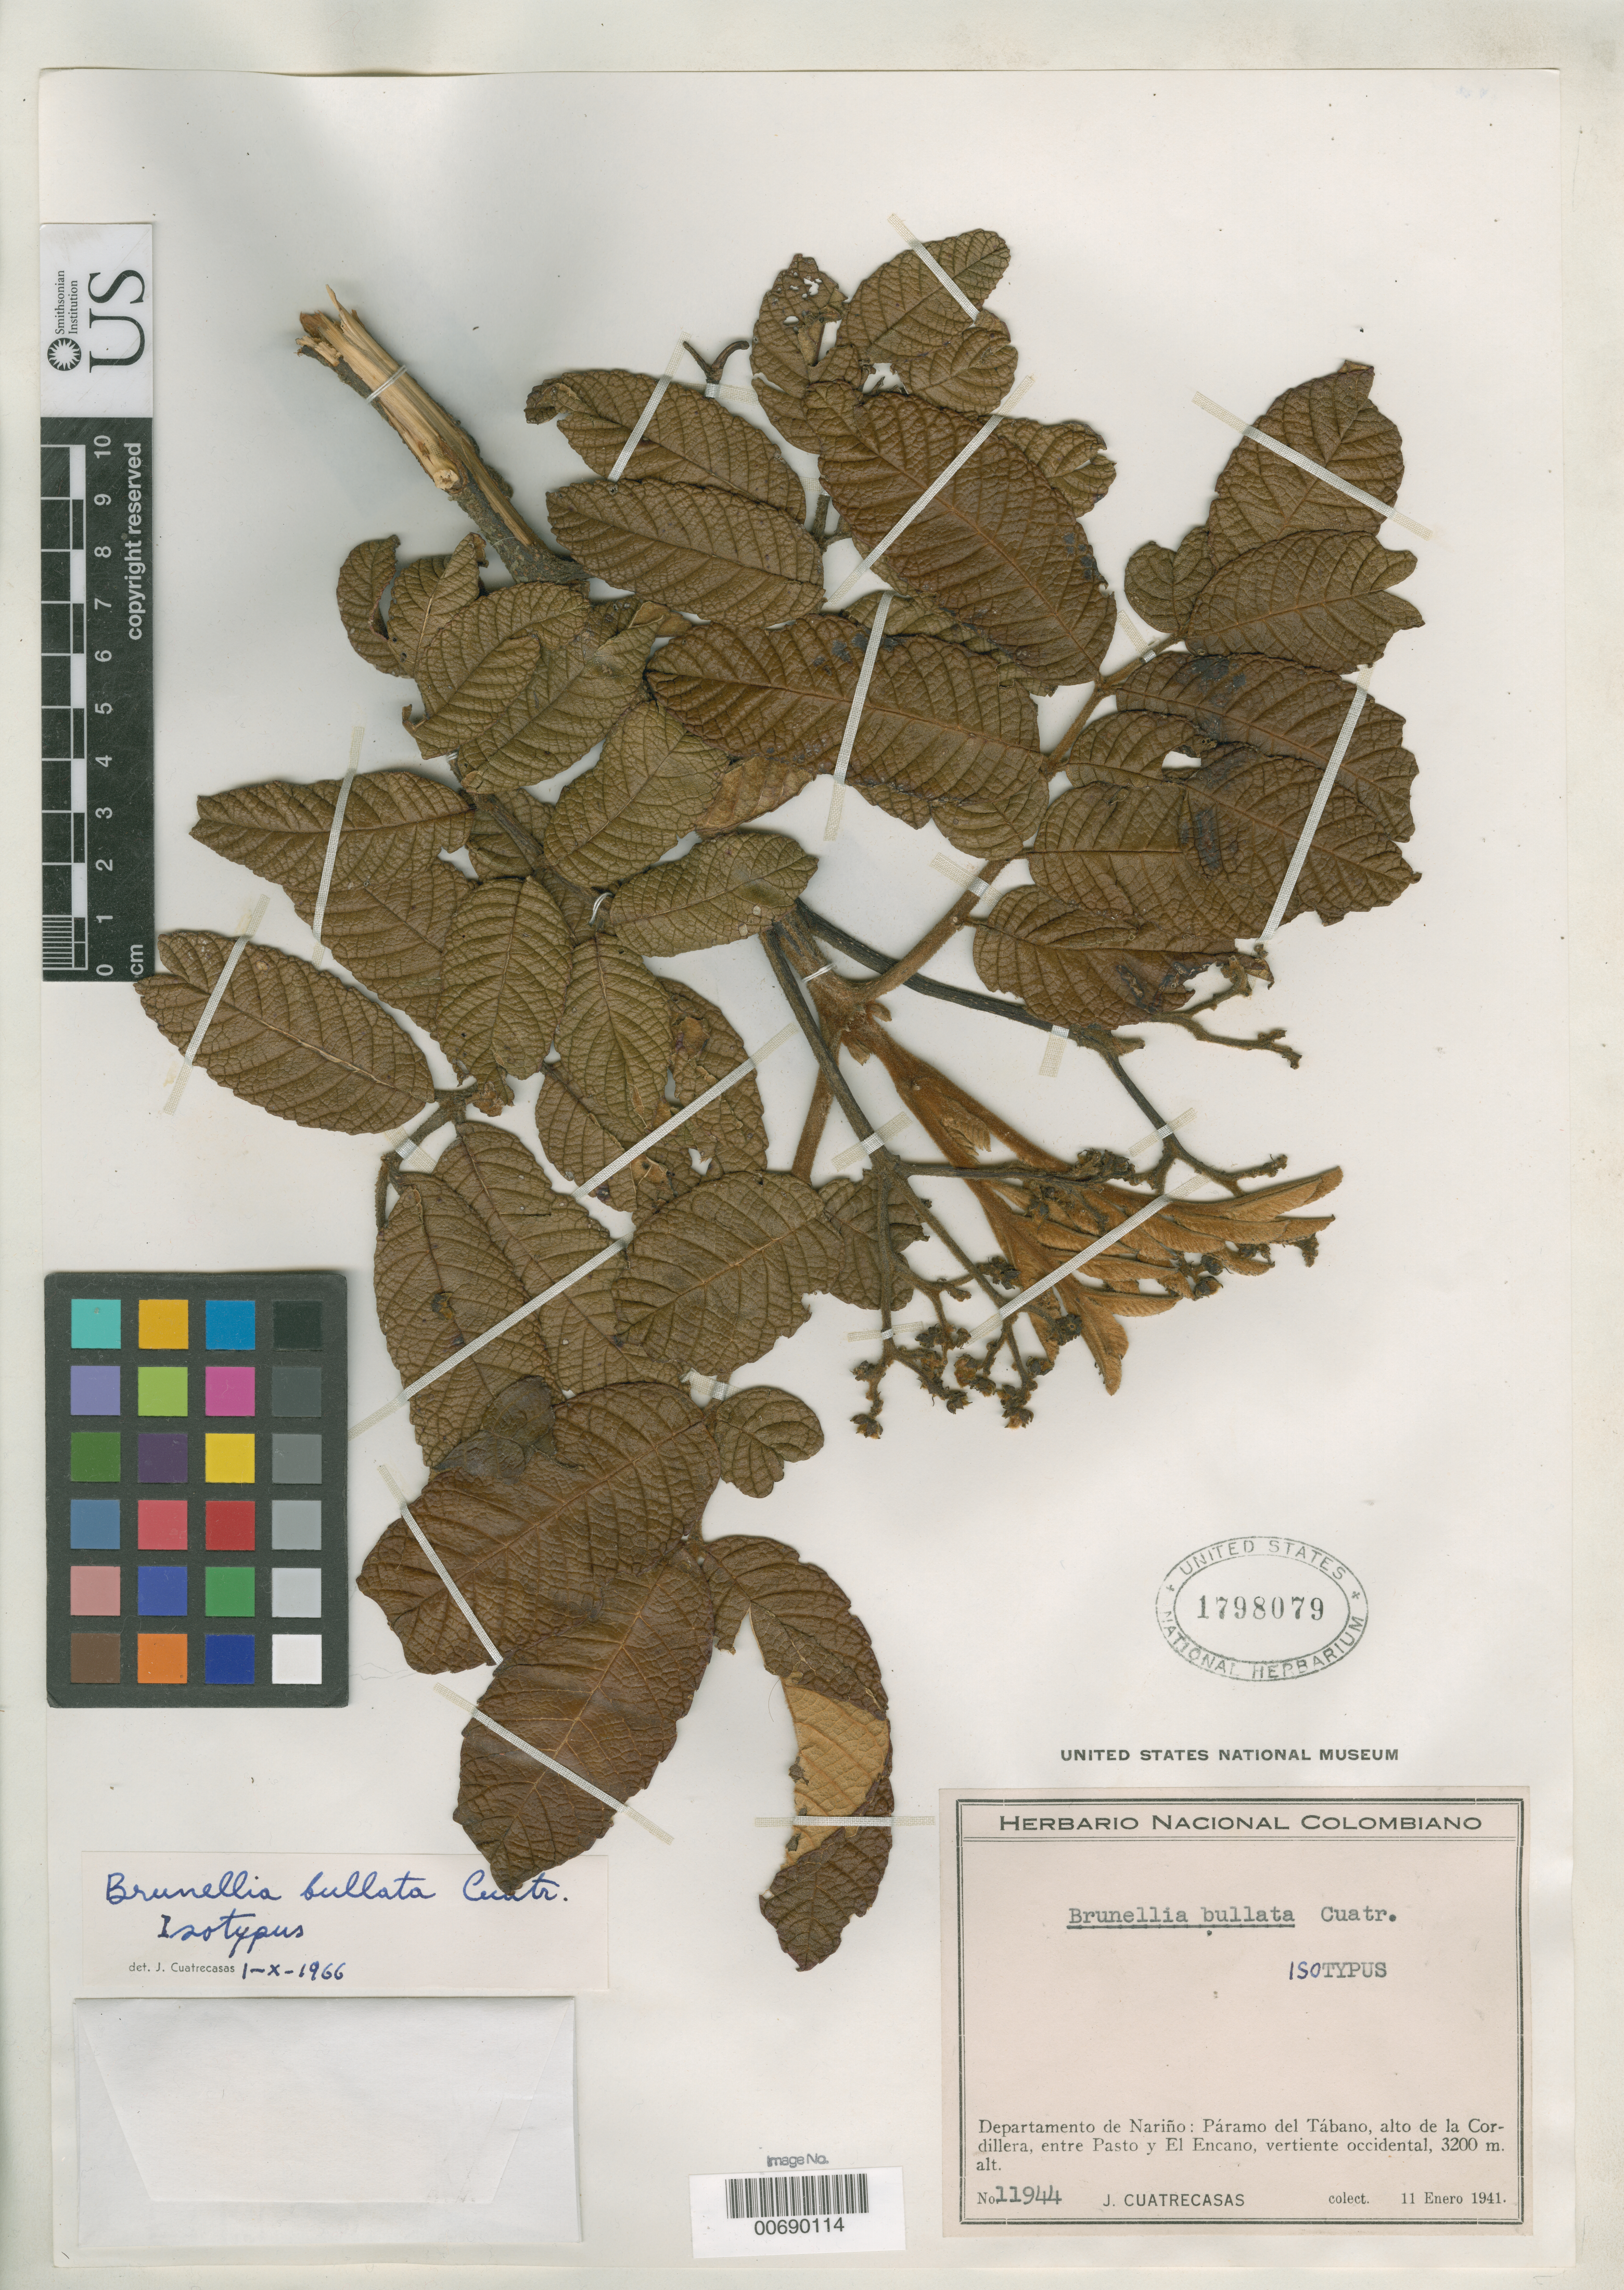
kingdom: Plantae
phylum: Tracheophyta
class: Magnoliopsida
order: Oxalidales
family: Brunelliaceae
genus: Brunellia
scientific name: Brunellia bullata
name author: Cuatrec.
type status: Isotype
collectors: J. Cuatrecasas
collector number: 11944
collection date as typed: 11 Jan 1941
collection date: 1941-01-11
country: Colombia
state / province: Nariño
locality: Paramo del Tabano, between Pasto and El Encaño.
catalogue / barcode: US 1798079